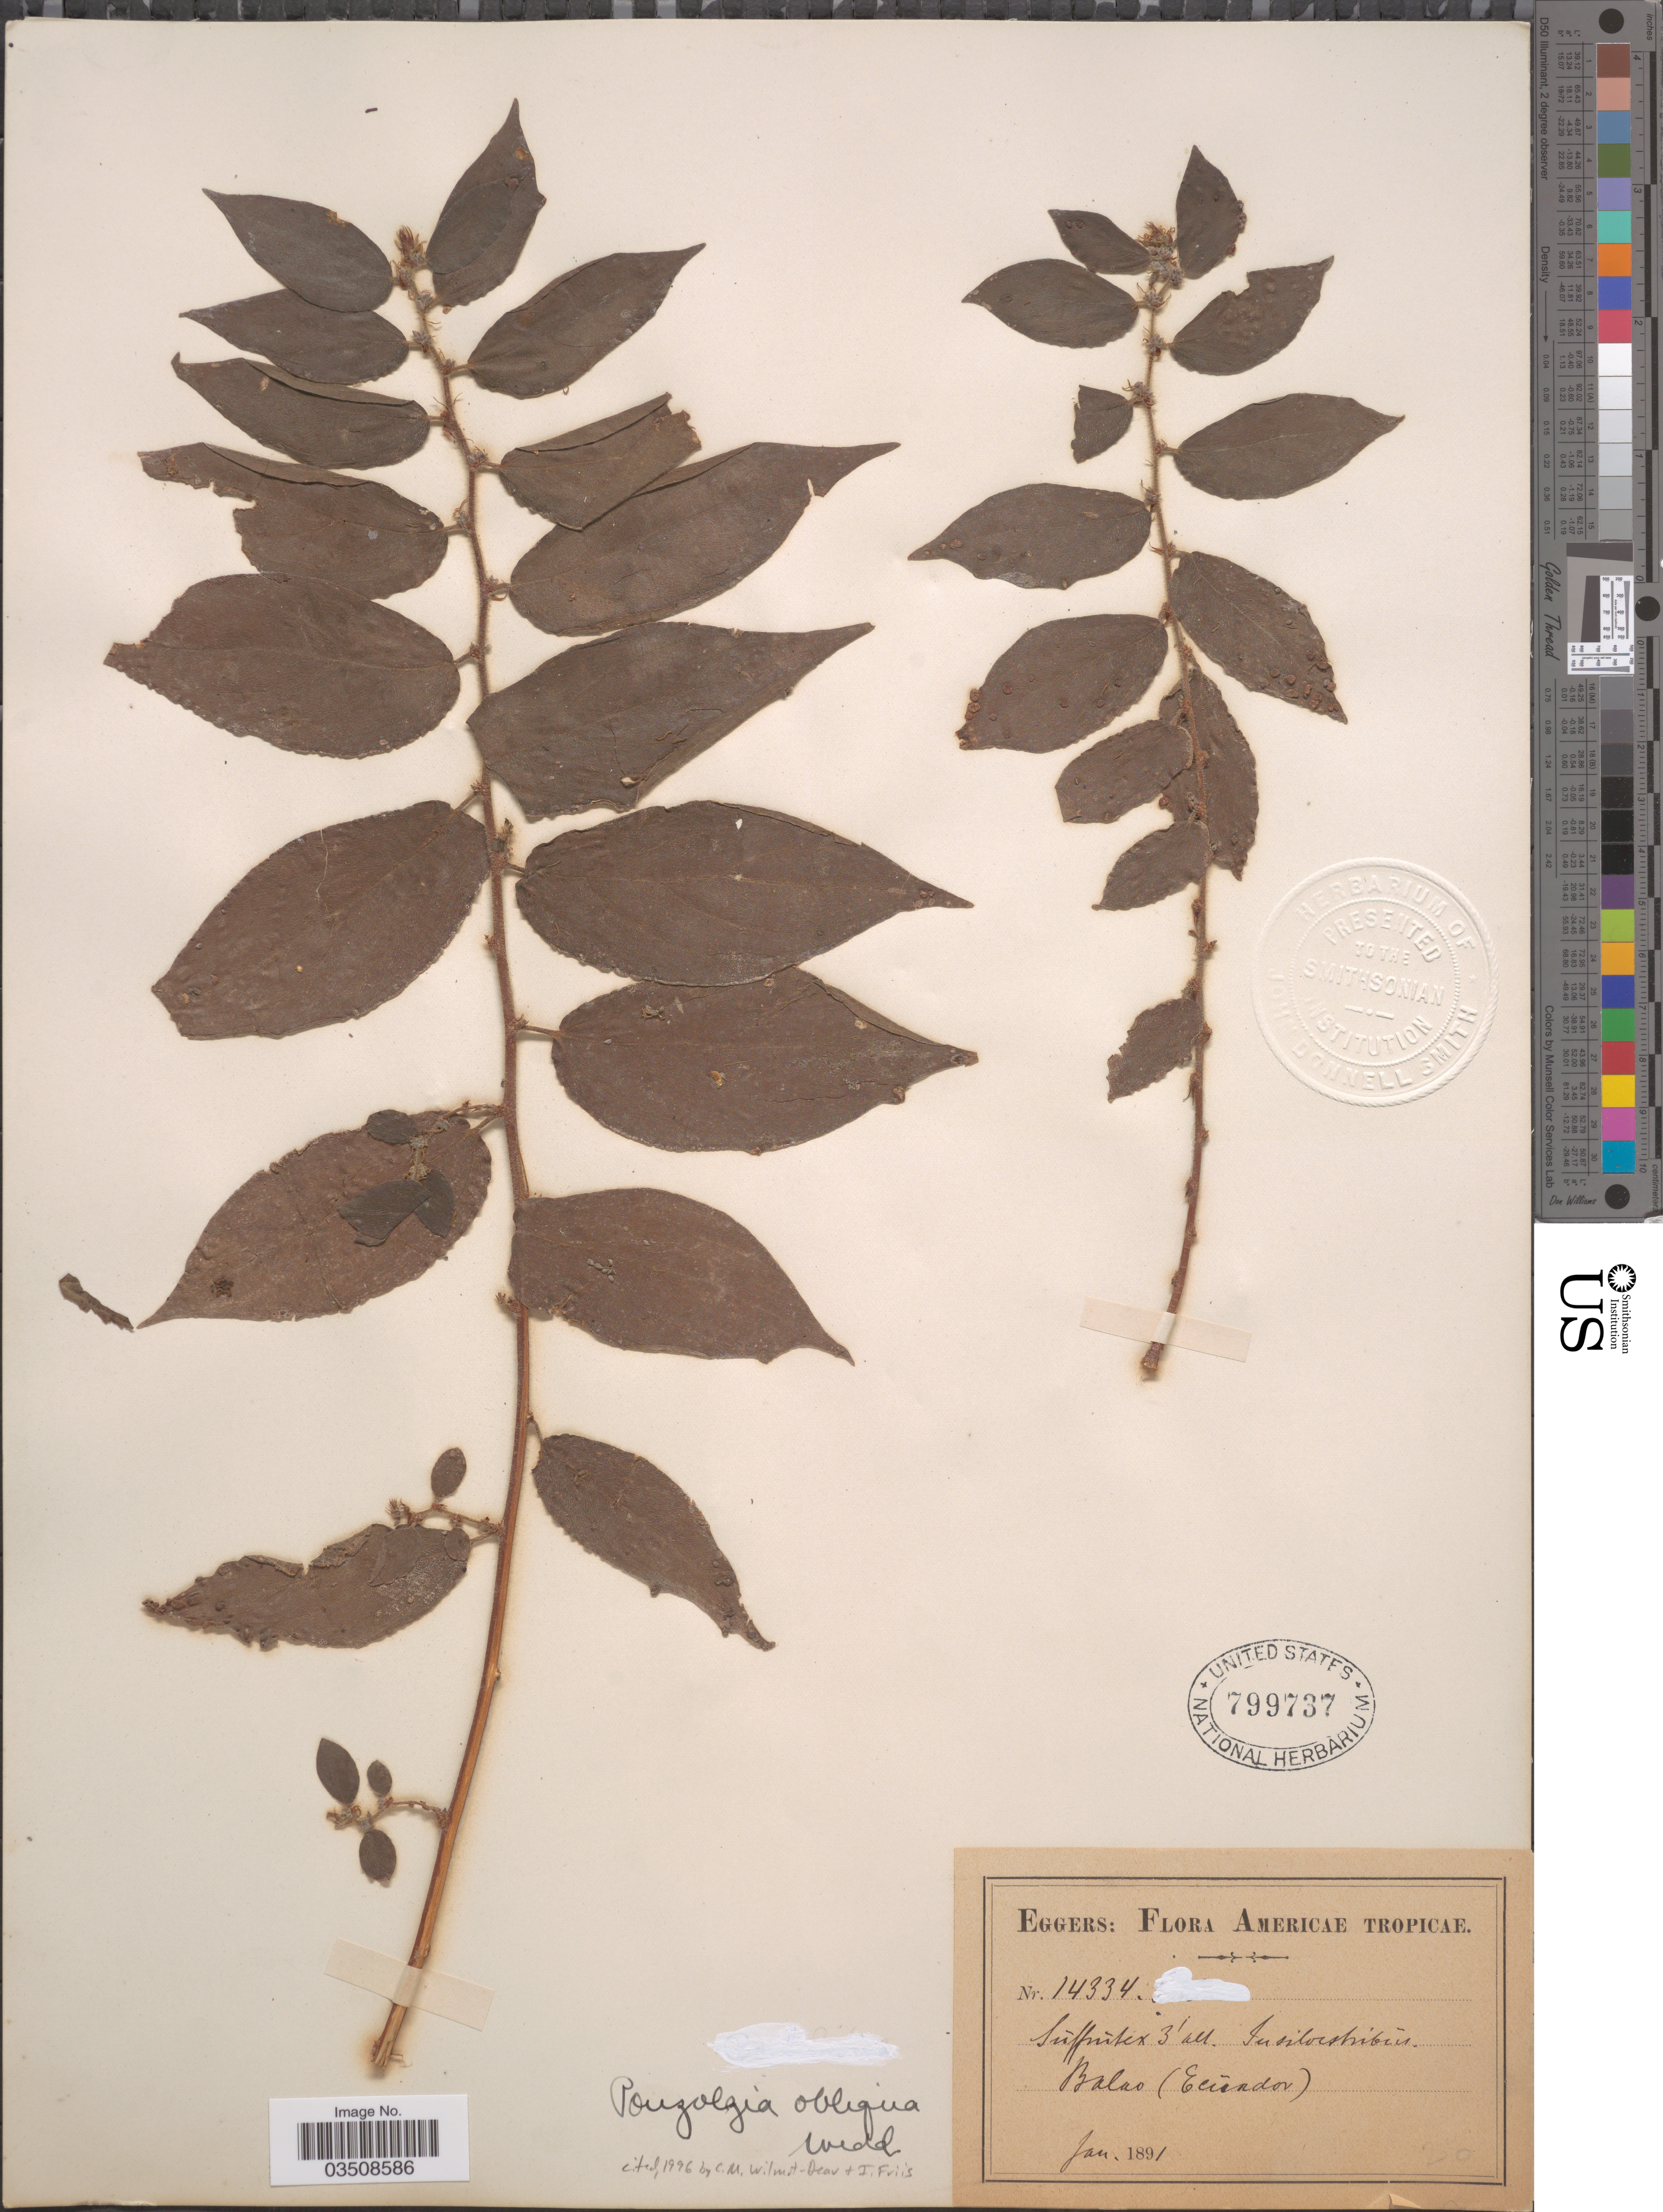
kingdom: Plantae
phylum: Tracheophyta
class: Magnoliopsida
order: Rosales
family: Urticaceae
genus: Pouzolzia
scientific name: Pouzolzia obliqua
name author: (Poepp.) Gaudich.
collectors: -. Eggers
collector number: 14334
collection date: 1891-01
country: Ecuador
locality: Americae Tropicae. Balao.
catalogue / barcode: US 799737